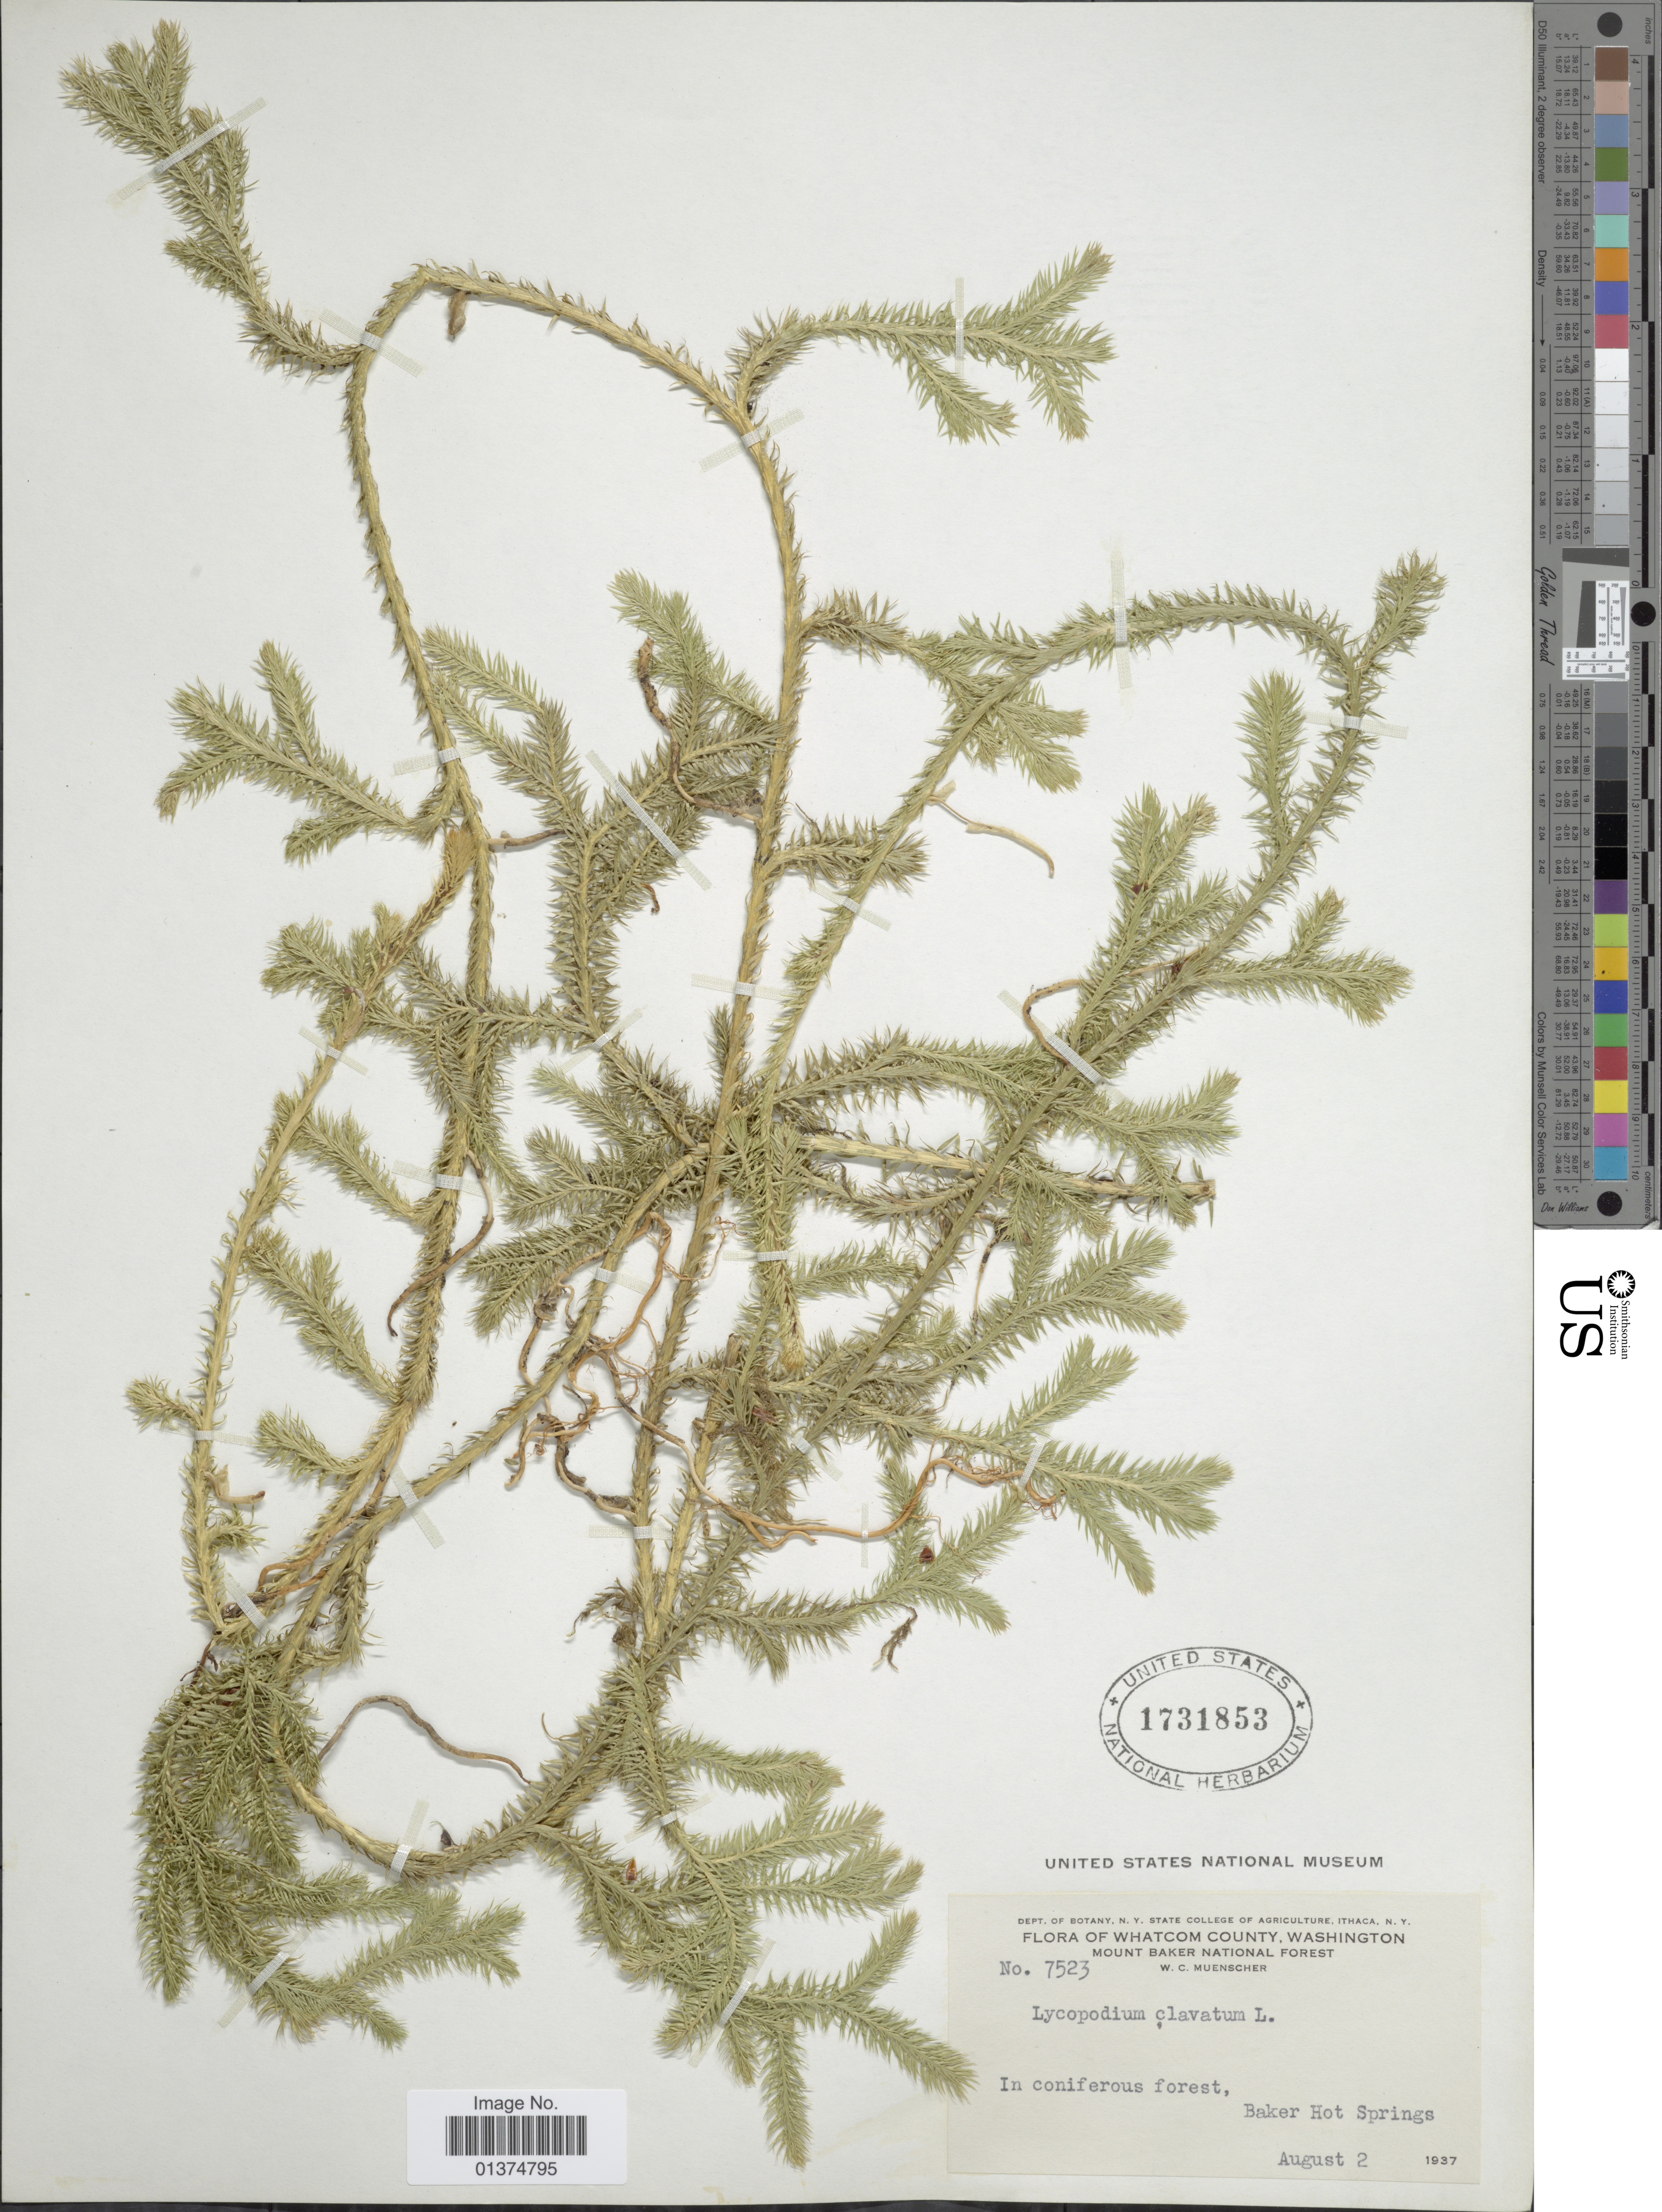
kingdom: Plantae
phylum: Tracheophyta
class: Lycopodiopsida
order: Lycopodiales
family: Lycopodiaceae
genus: Lycopodium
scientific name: Lycopodium clavatum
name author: L.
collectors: W. Muenscher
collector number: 7523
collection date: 1937-08-02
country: United States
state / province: Washington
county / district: Whatcom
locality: Whatcom County, Baker Hot Springs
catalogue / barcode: US 1731853